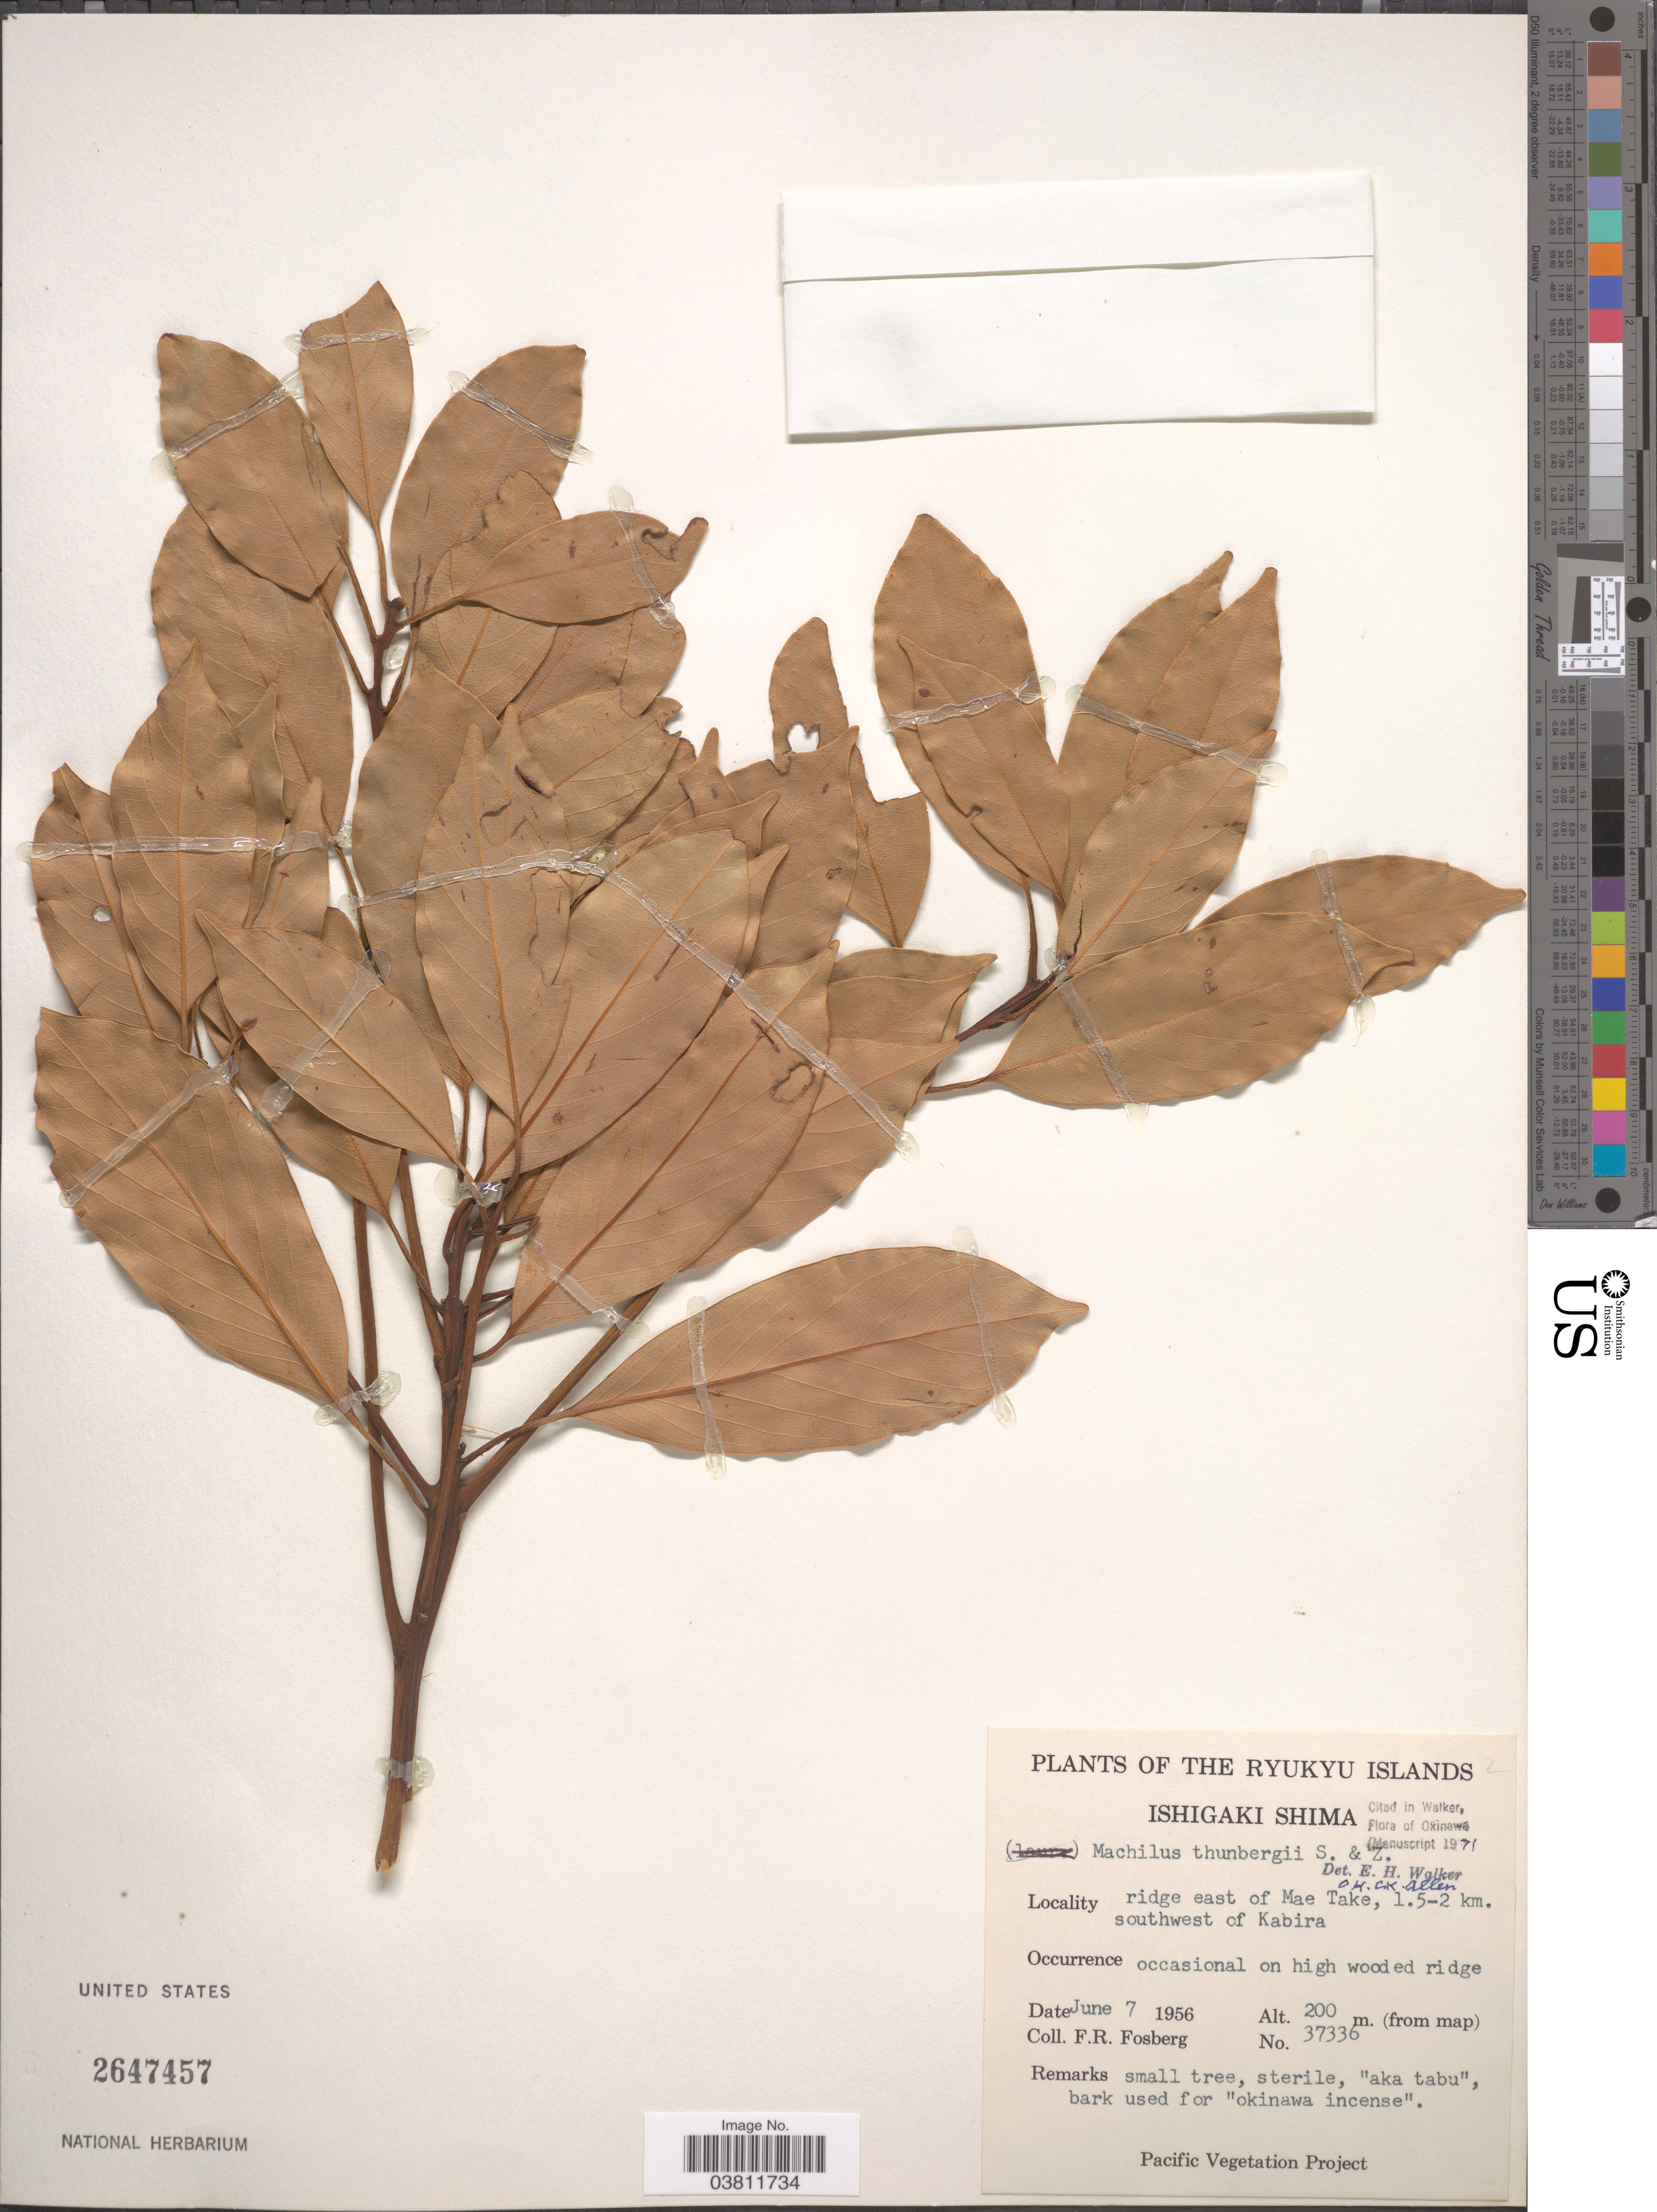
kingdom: Plantae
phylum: Tracheophyta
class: Magnoliopsida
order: Laurales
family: Lauraceae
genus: Machilus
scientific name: Machilus thunbergii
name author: Siebold & Zucc.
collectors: F. R. Fosberg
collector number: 37336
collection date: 1956-06-07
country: Japan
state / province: Okinawa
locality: The Ryukyu Islands, Ishigaki Shima. Ridge east of Mae Take, 1.5-2 km. southwest of Kabira.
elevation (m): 200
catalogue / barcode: US 2647457